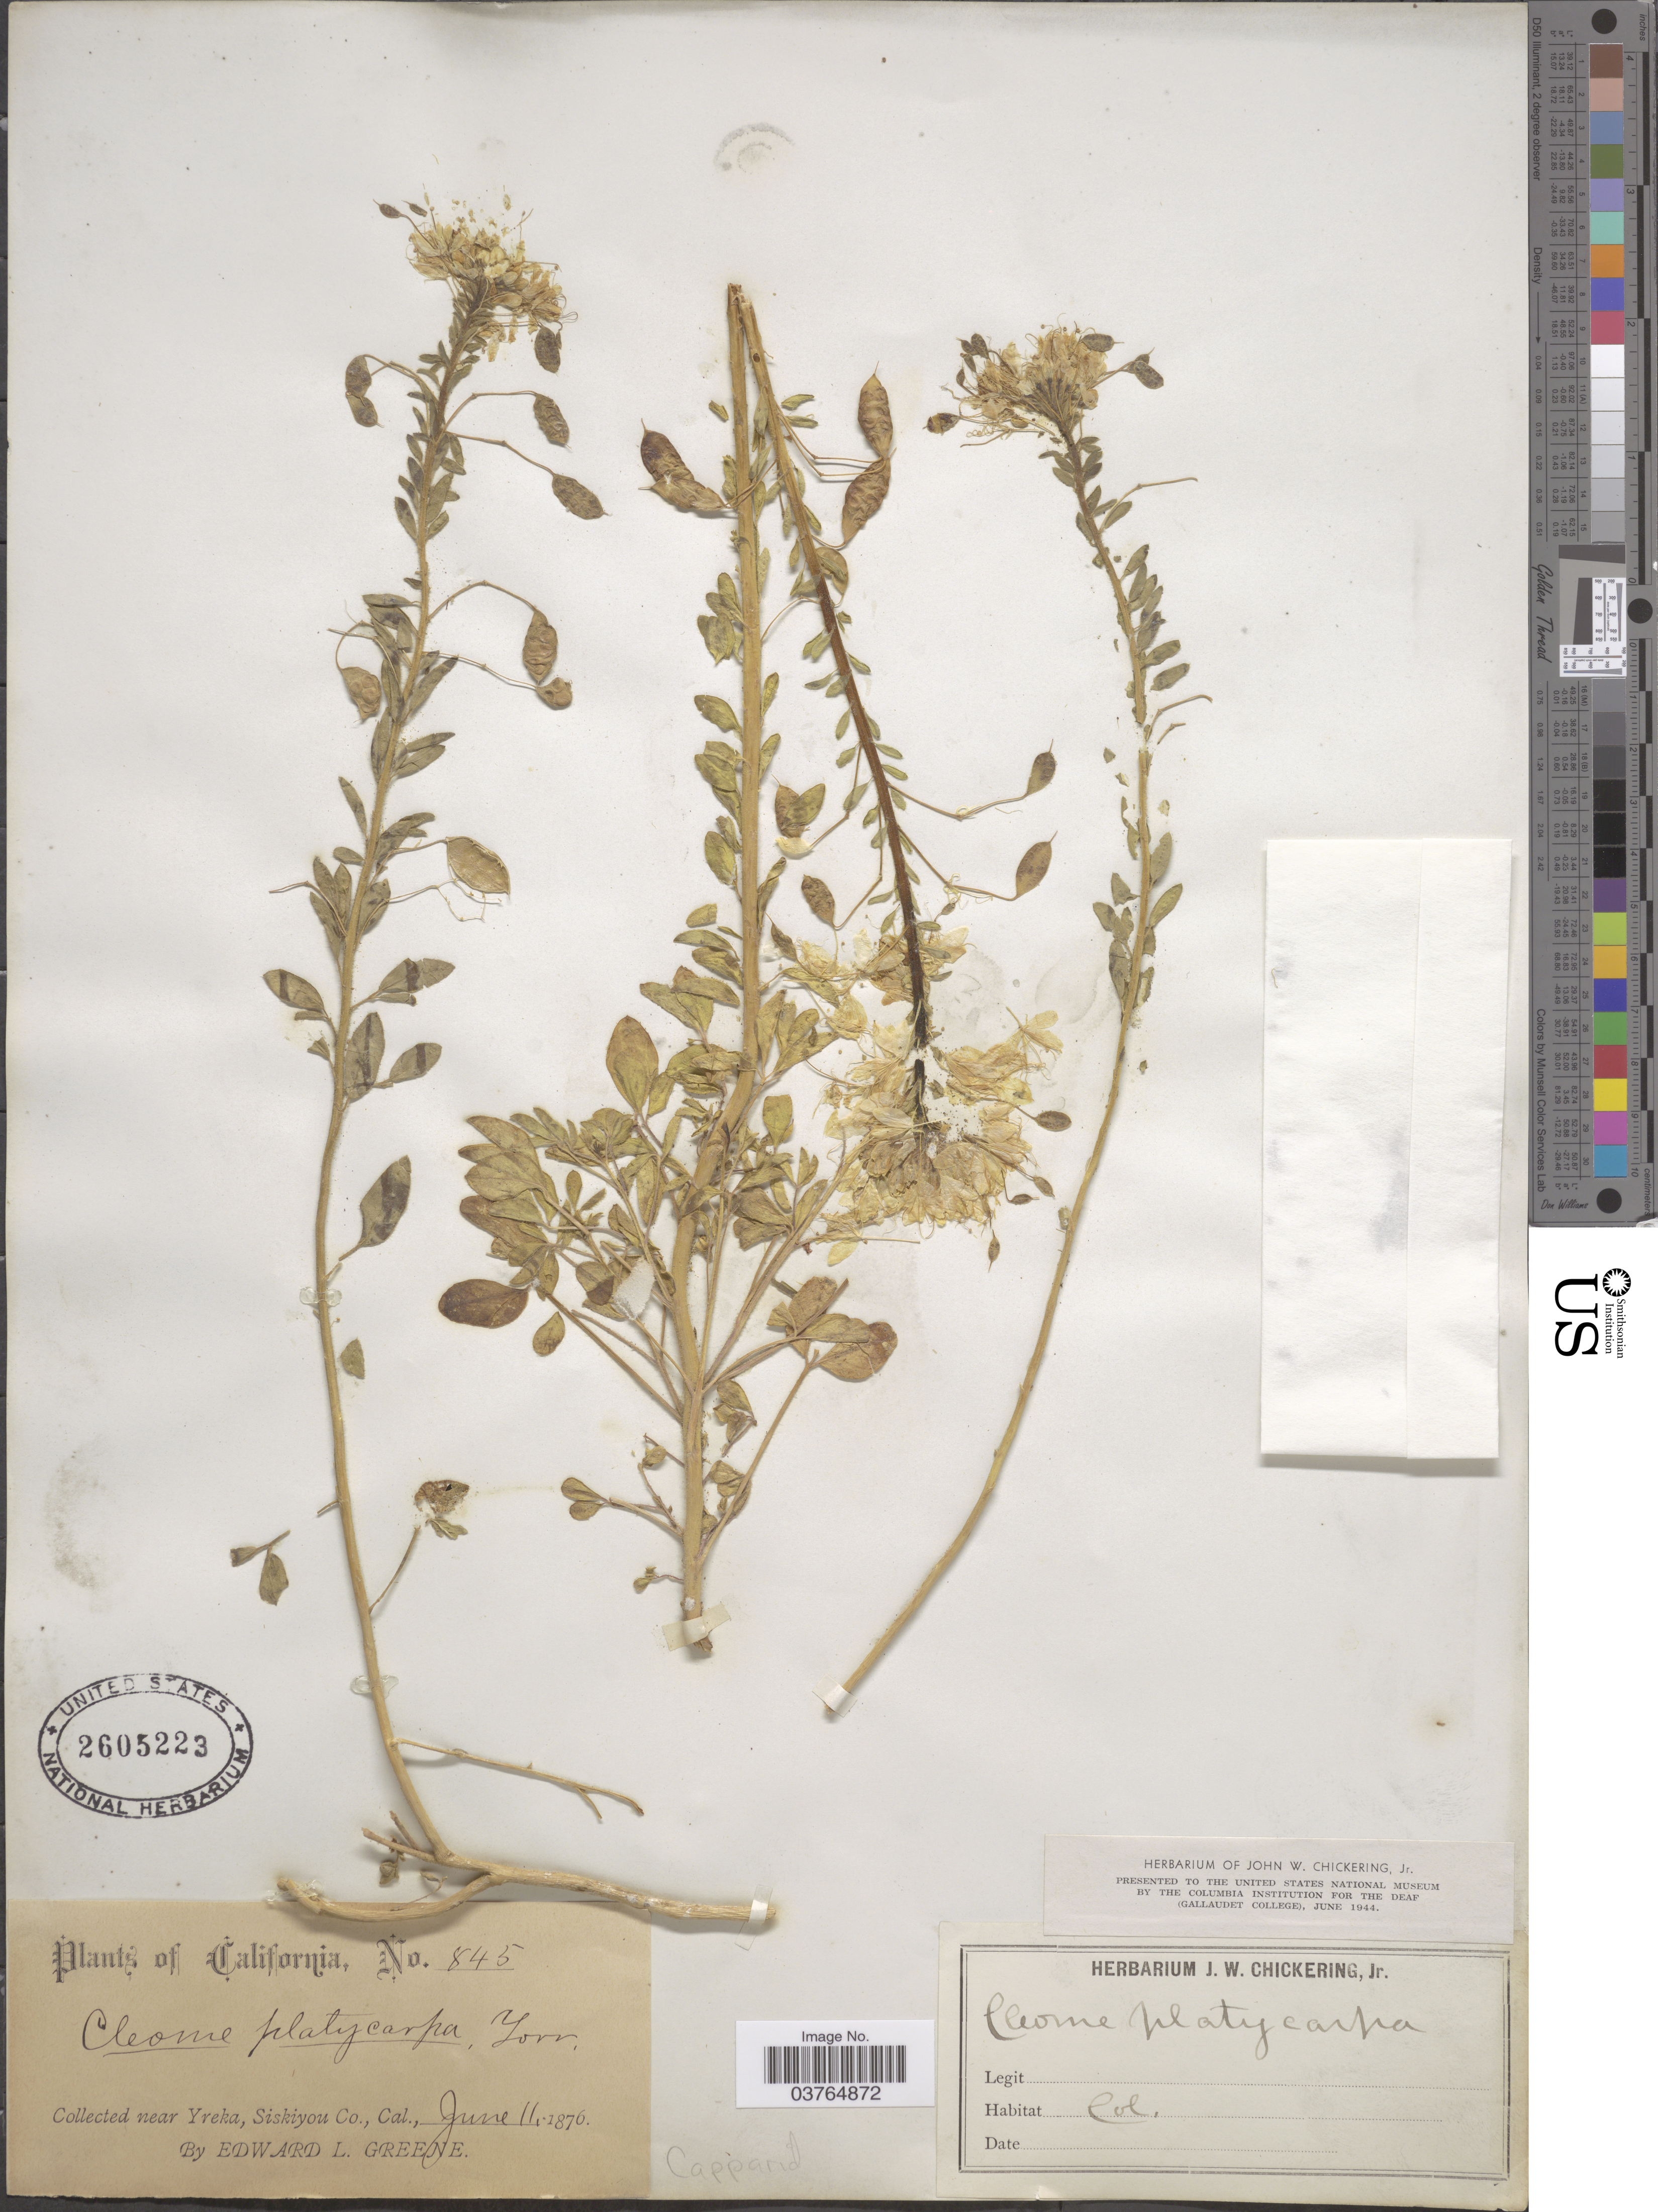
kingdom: Plantae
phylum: Tracheophyta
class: Magnoliopsida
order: Brassicales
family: Cleomaceae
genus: Cleomella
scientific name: Cleomella platycarpa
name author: (Torr.) Roalson & J.C. Hall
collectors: E. L. Greene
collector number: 845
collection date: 1876-06-11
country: United States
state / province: California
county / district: Siskiyou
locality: Near Yreka, Siskiyou Co.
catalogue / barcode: US 2605223